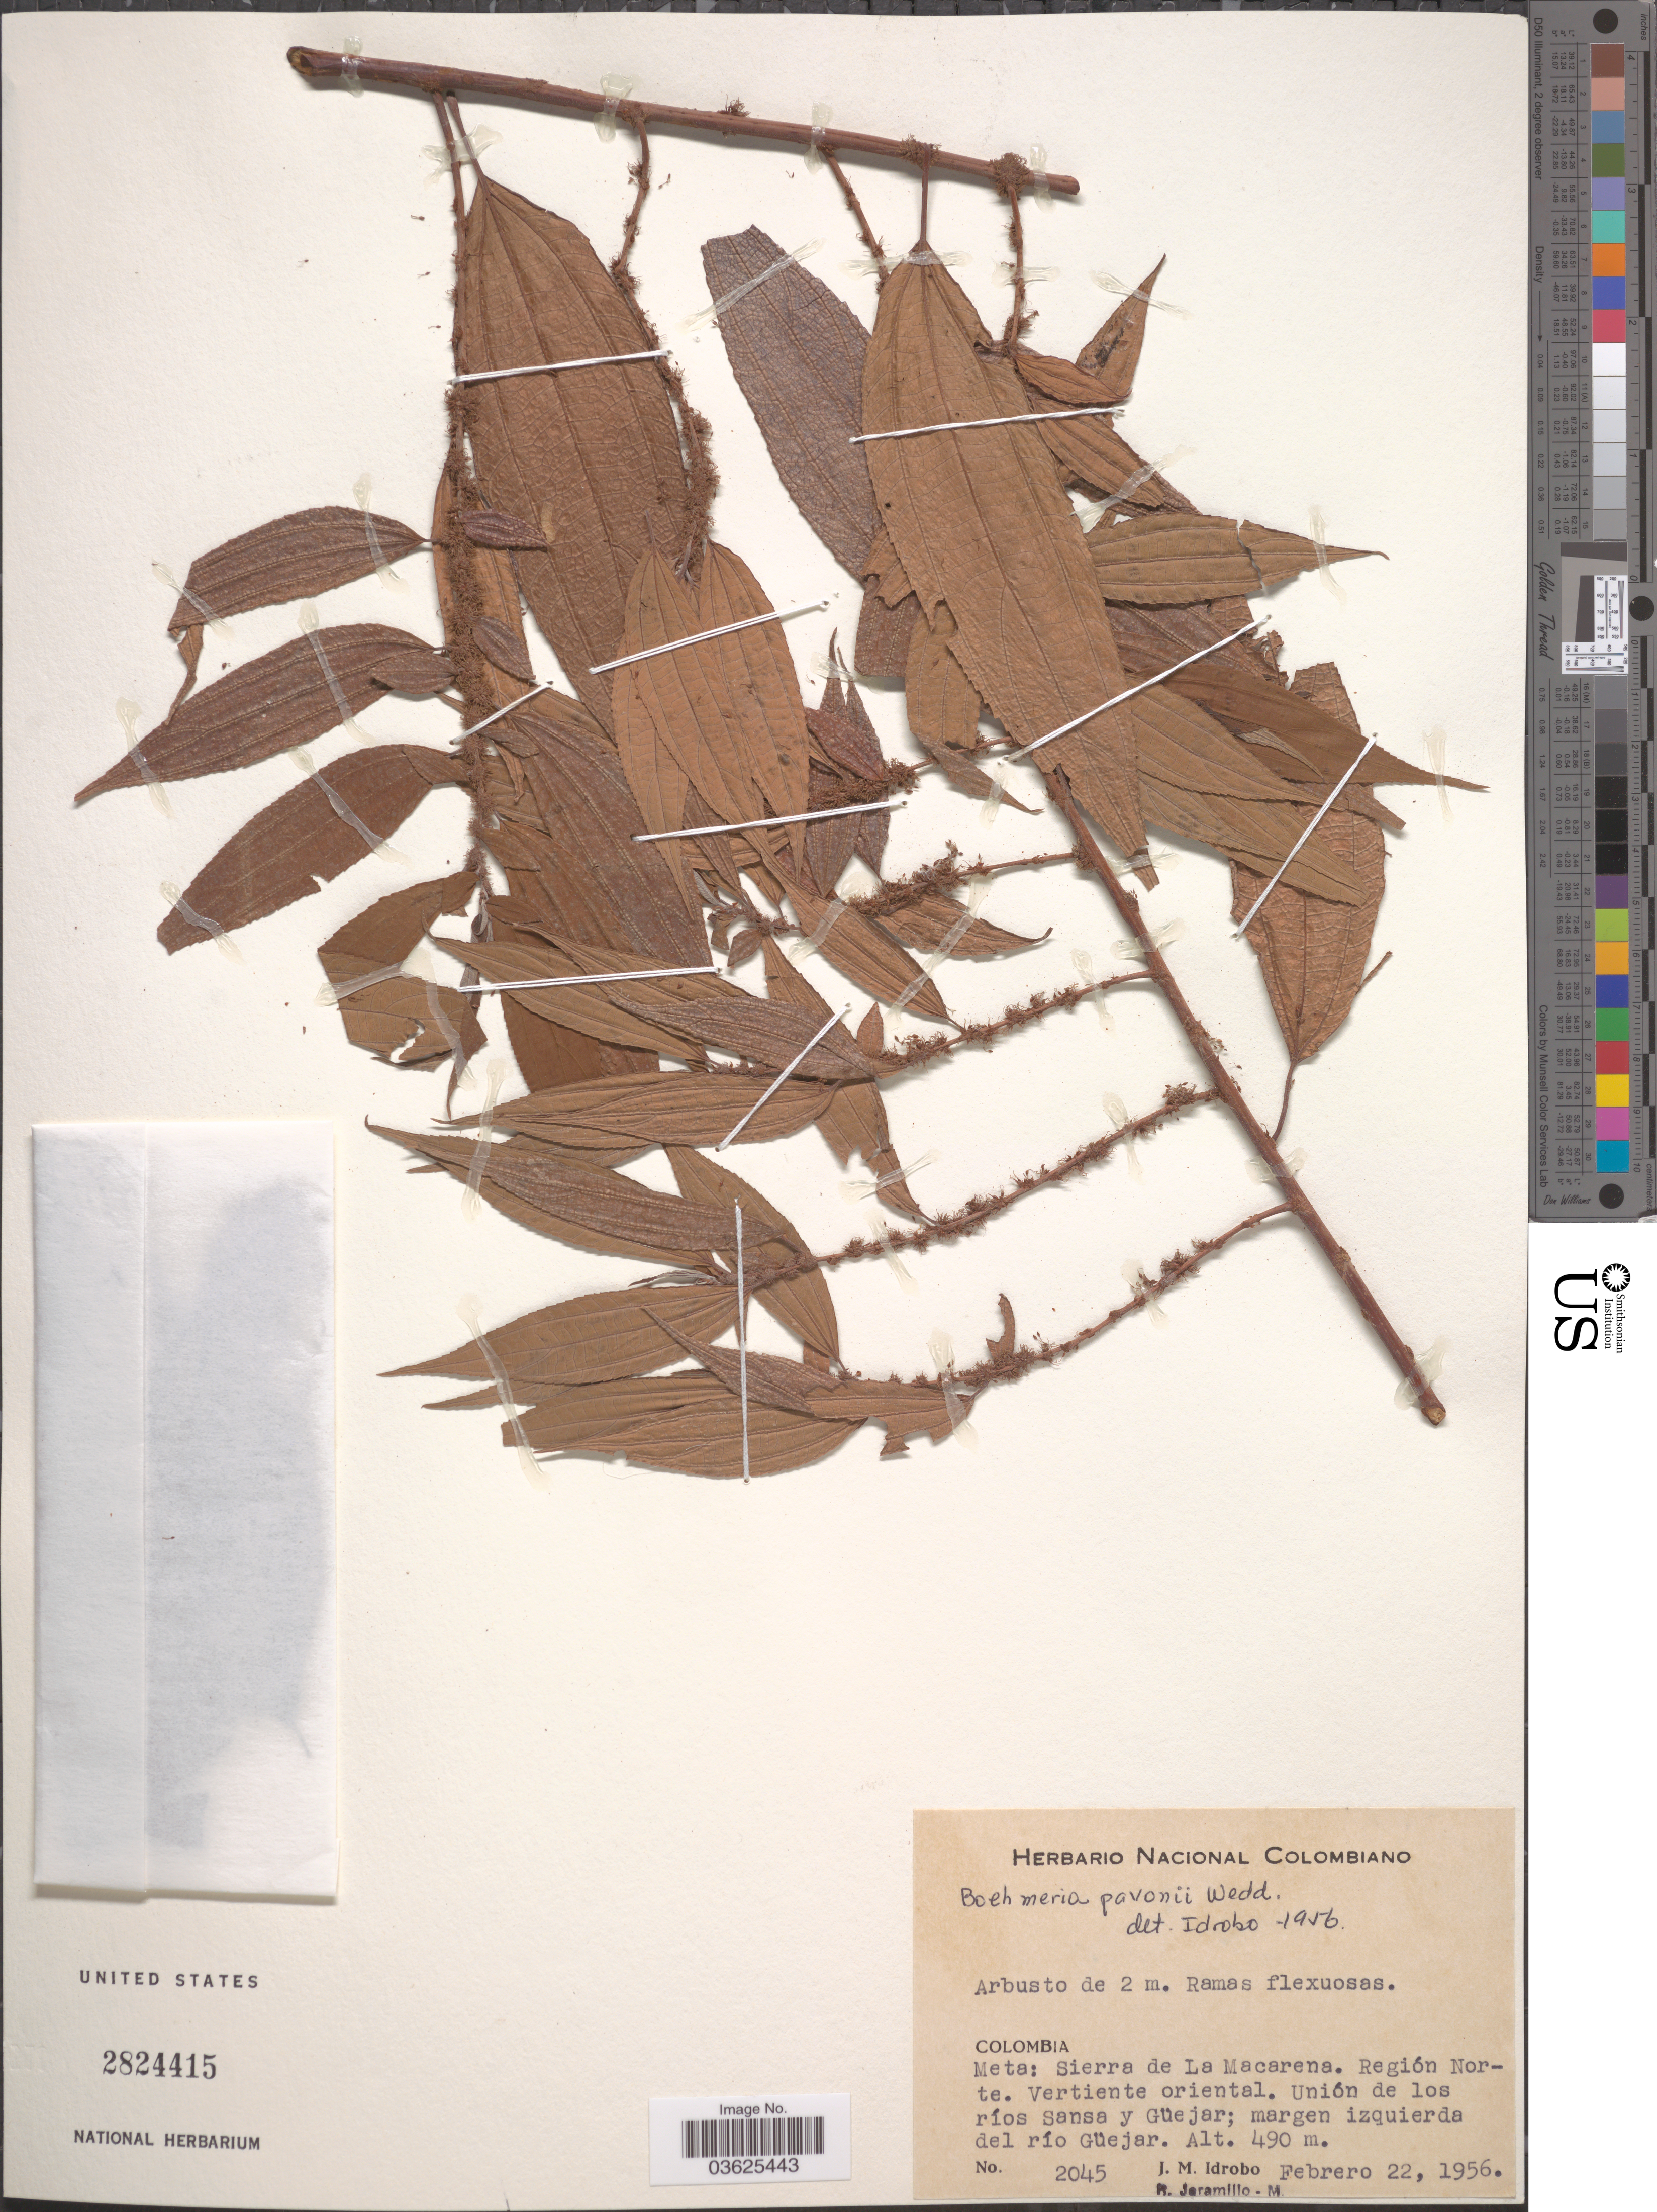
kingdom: Plantae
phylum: Tracheophyta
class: Magnoliopsida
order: Rosales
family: Urticaceae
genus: Boehmeria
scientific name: Boehmeria pavonii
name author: Wedd.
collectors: J. M. Idrobo & R. Jaramillo M.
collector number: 2045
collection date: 1956-02-22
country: Colombia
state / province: Meta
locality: Sierra de La Macarena. Región Norte. Vertiente oriental. Unión de los ríos Sansa y Güejar.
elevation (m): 490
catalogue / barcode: US 2824415